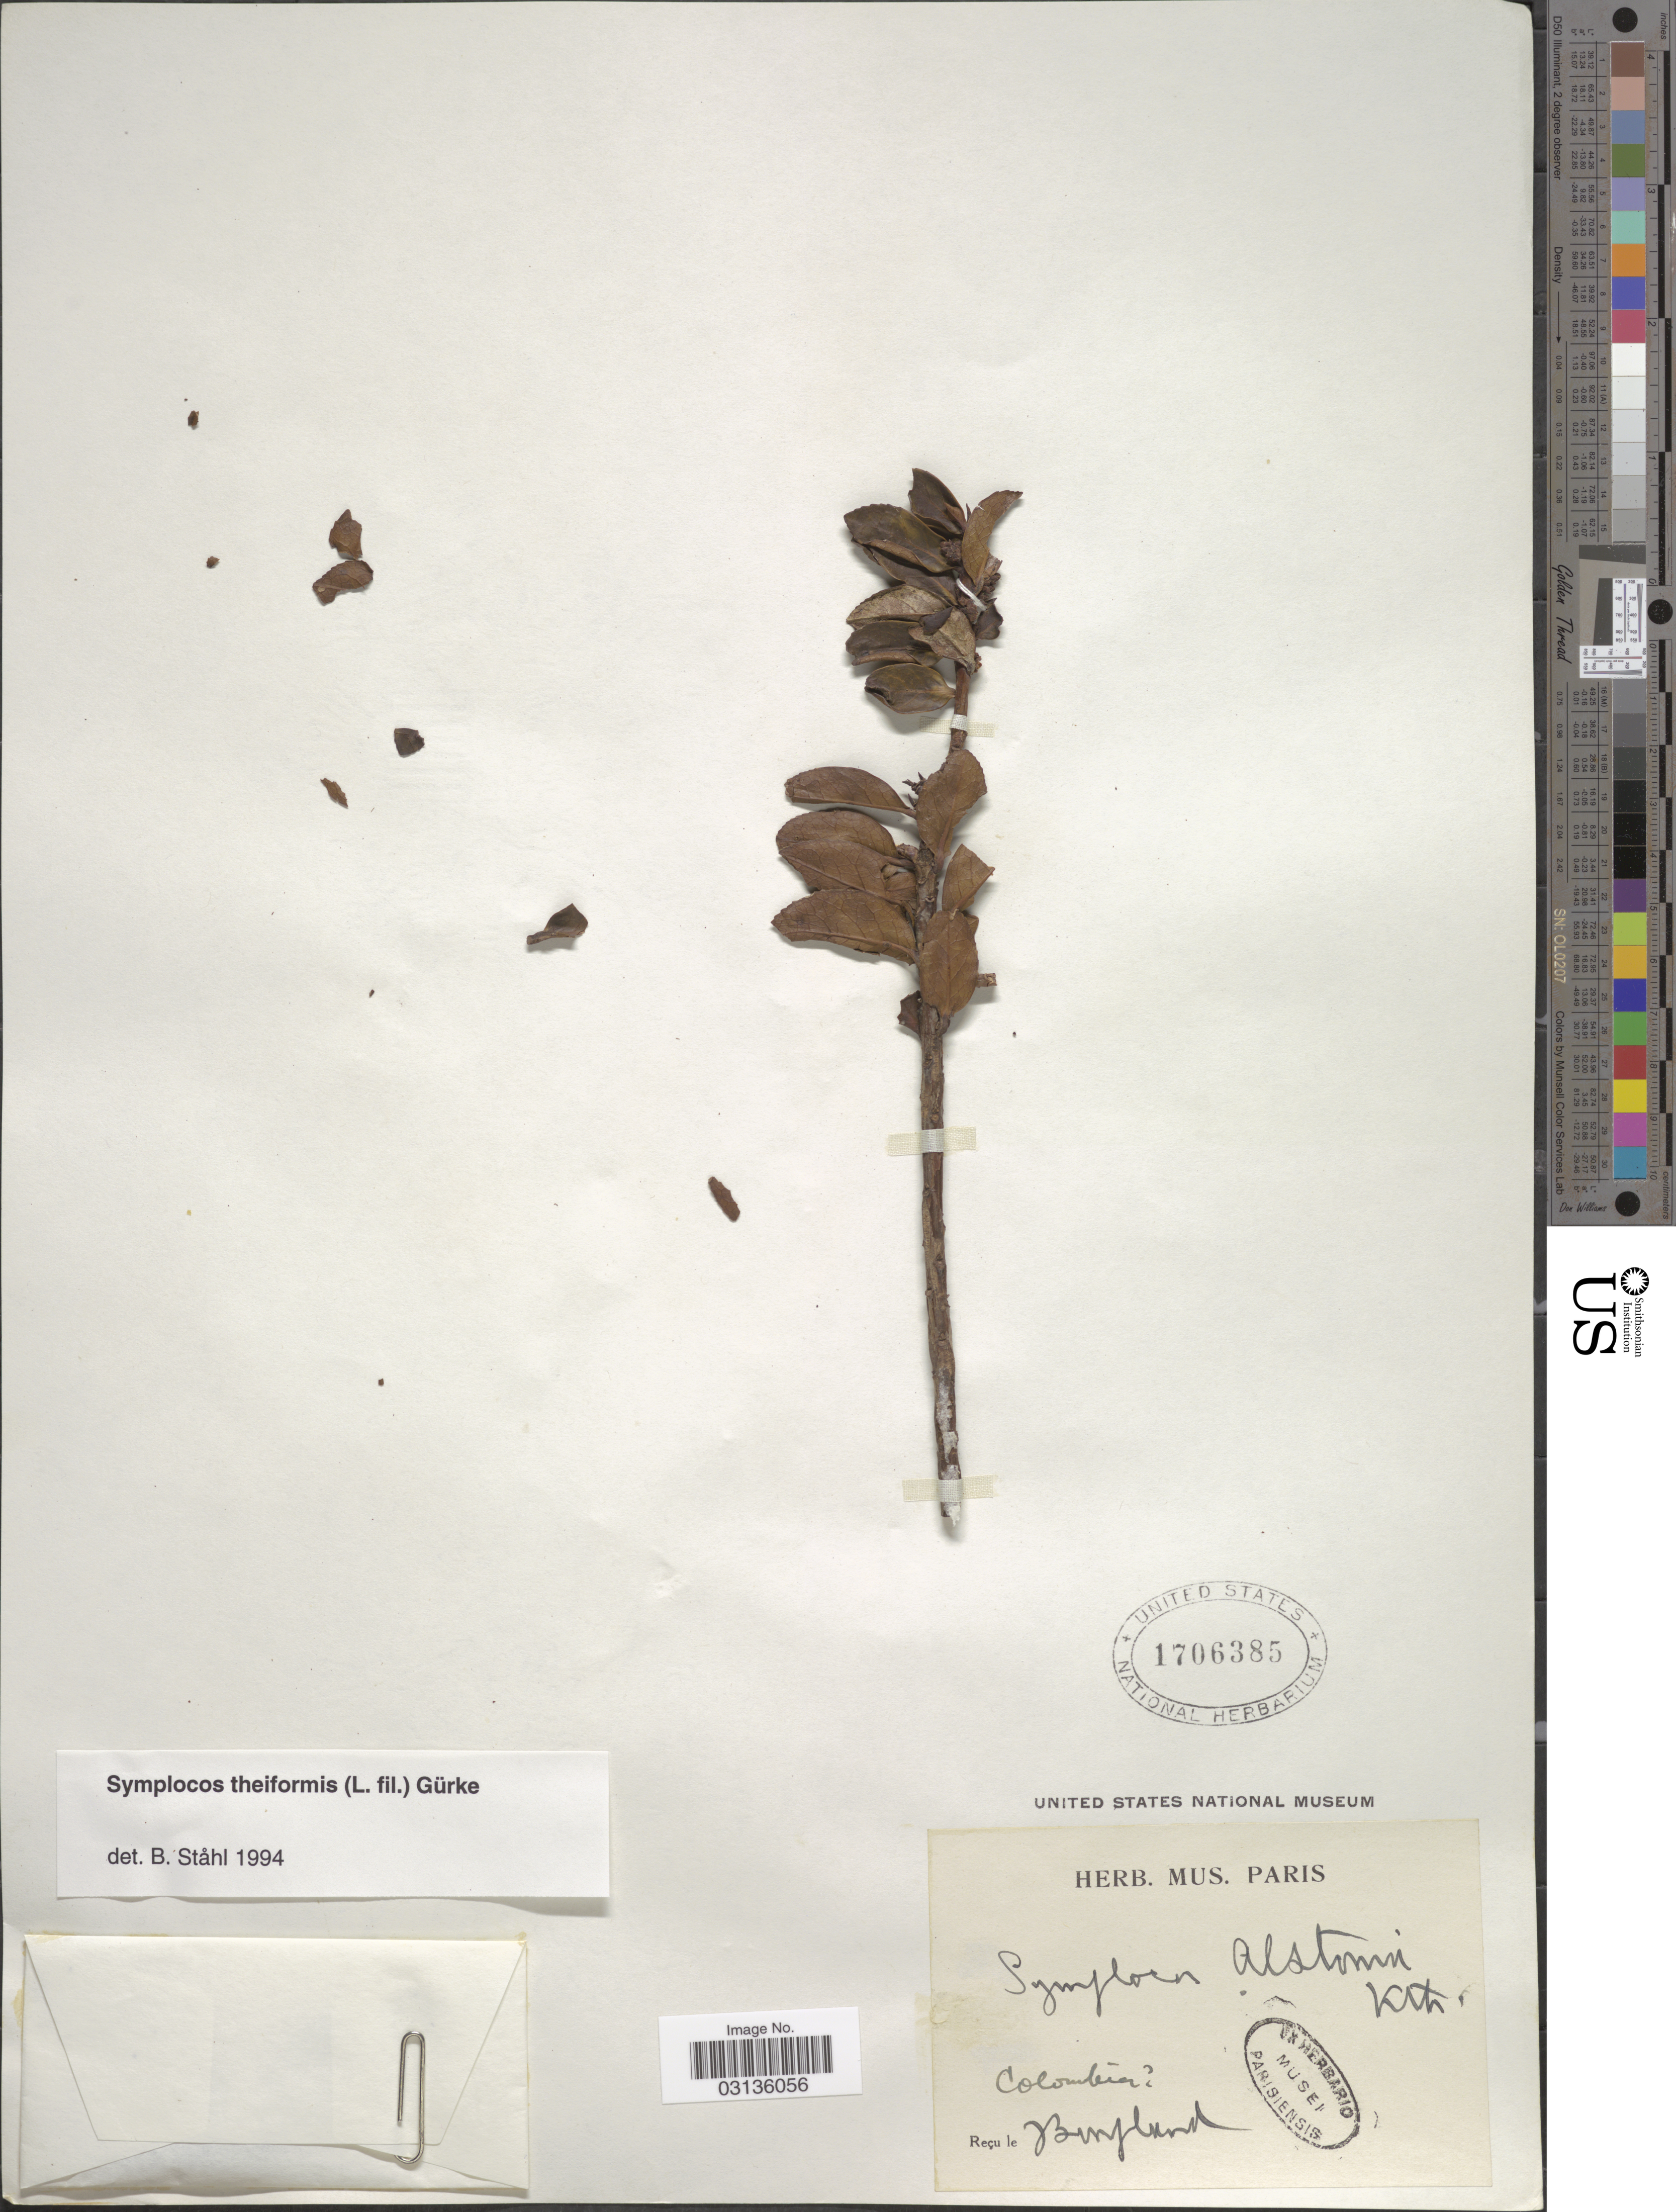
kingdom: Plantae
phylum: Tracheophyta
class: Magnoliopsida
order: Ericales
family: Symplocaceae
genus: Symplocos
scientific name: Symplocos theiformis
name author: (L. f.) Oken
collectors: Bergland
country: Colombia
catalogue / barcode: US 1706385